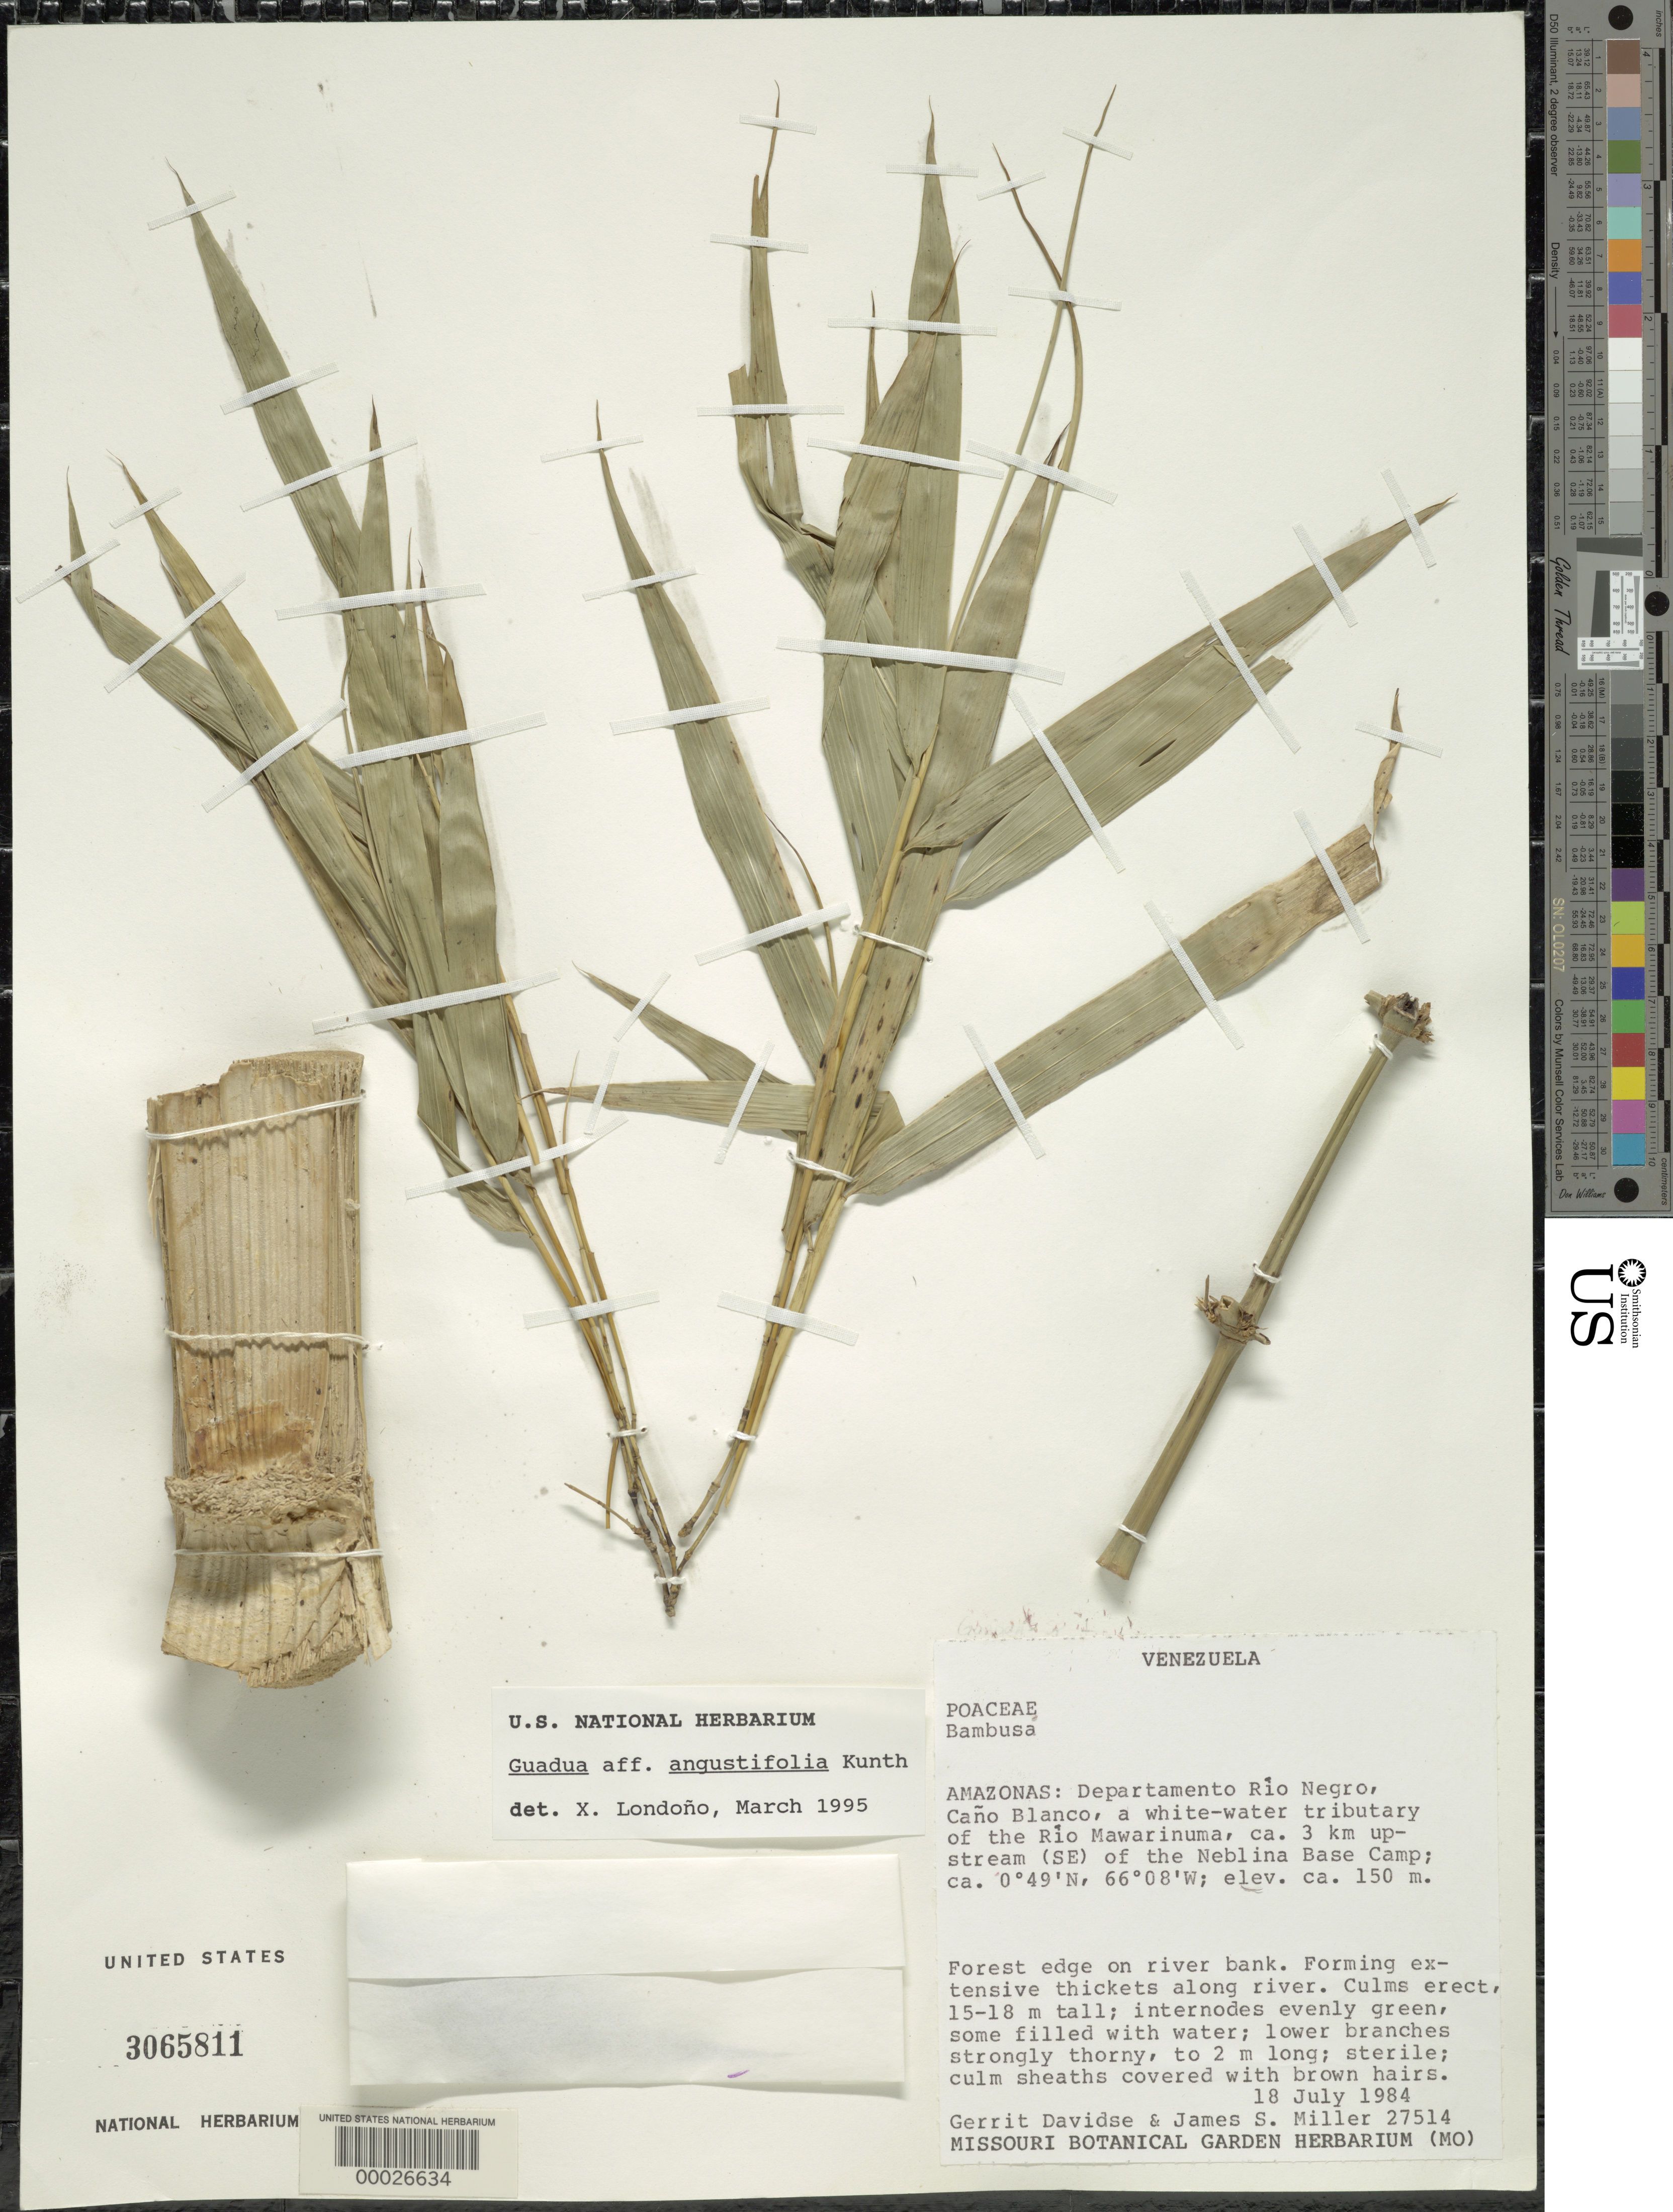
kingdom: Plantae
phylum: Tracheophyta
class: Liliopsida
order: Poales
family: Poaceae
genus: Guadua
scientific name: Guadua angustifolia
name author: Kunth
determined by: Londoño, X., (TULV), Jardin Botanico "Juan Maria Cespedes"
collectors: G. Davidse & J. S. Miller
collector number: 27514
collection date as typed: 18 Jul 1984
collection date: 1984-07-18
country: Venezuela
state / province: Amazonas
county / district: Rio Negro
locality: Cano blanco, tributary of the rio mawarinuma, 3 km. upstrem (se) of the neblina base camp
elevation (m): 150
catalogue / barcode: US 3065811